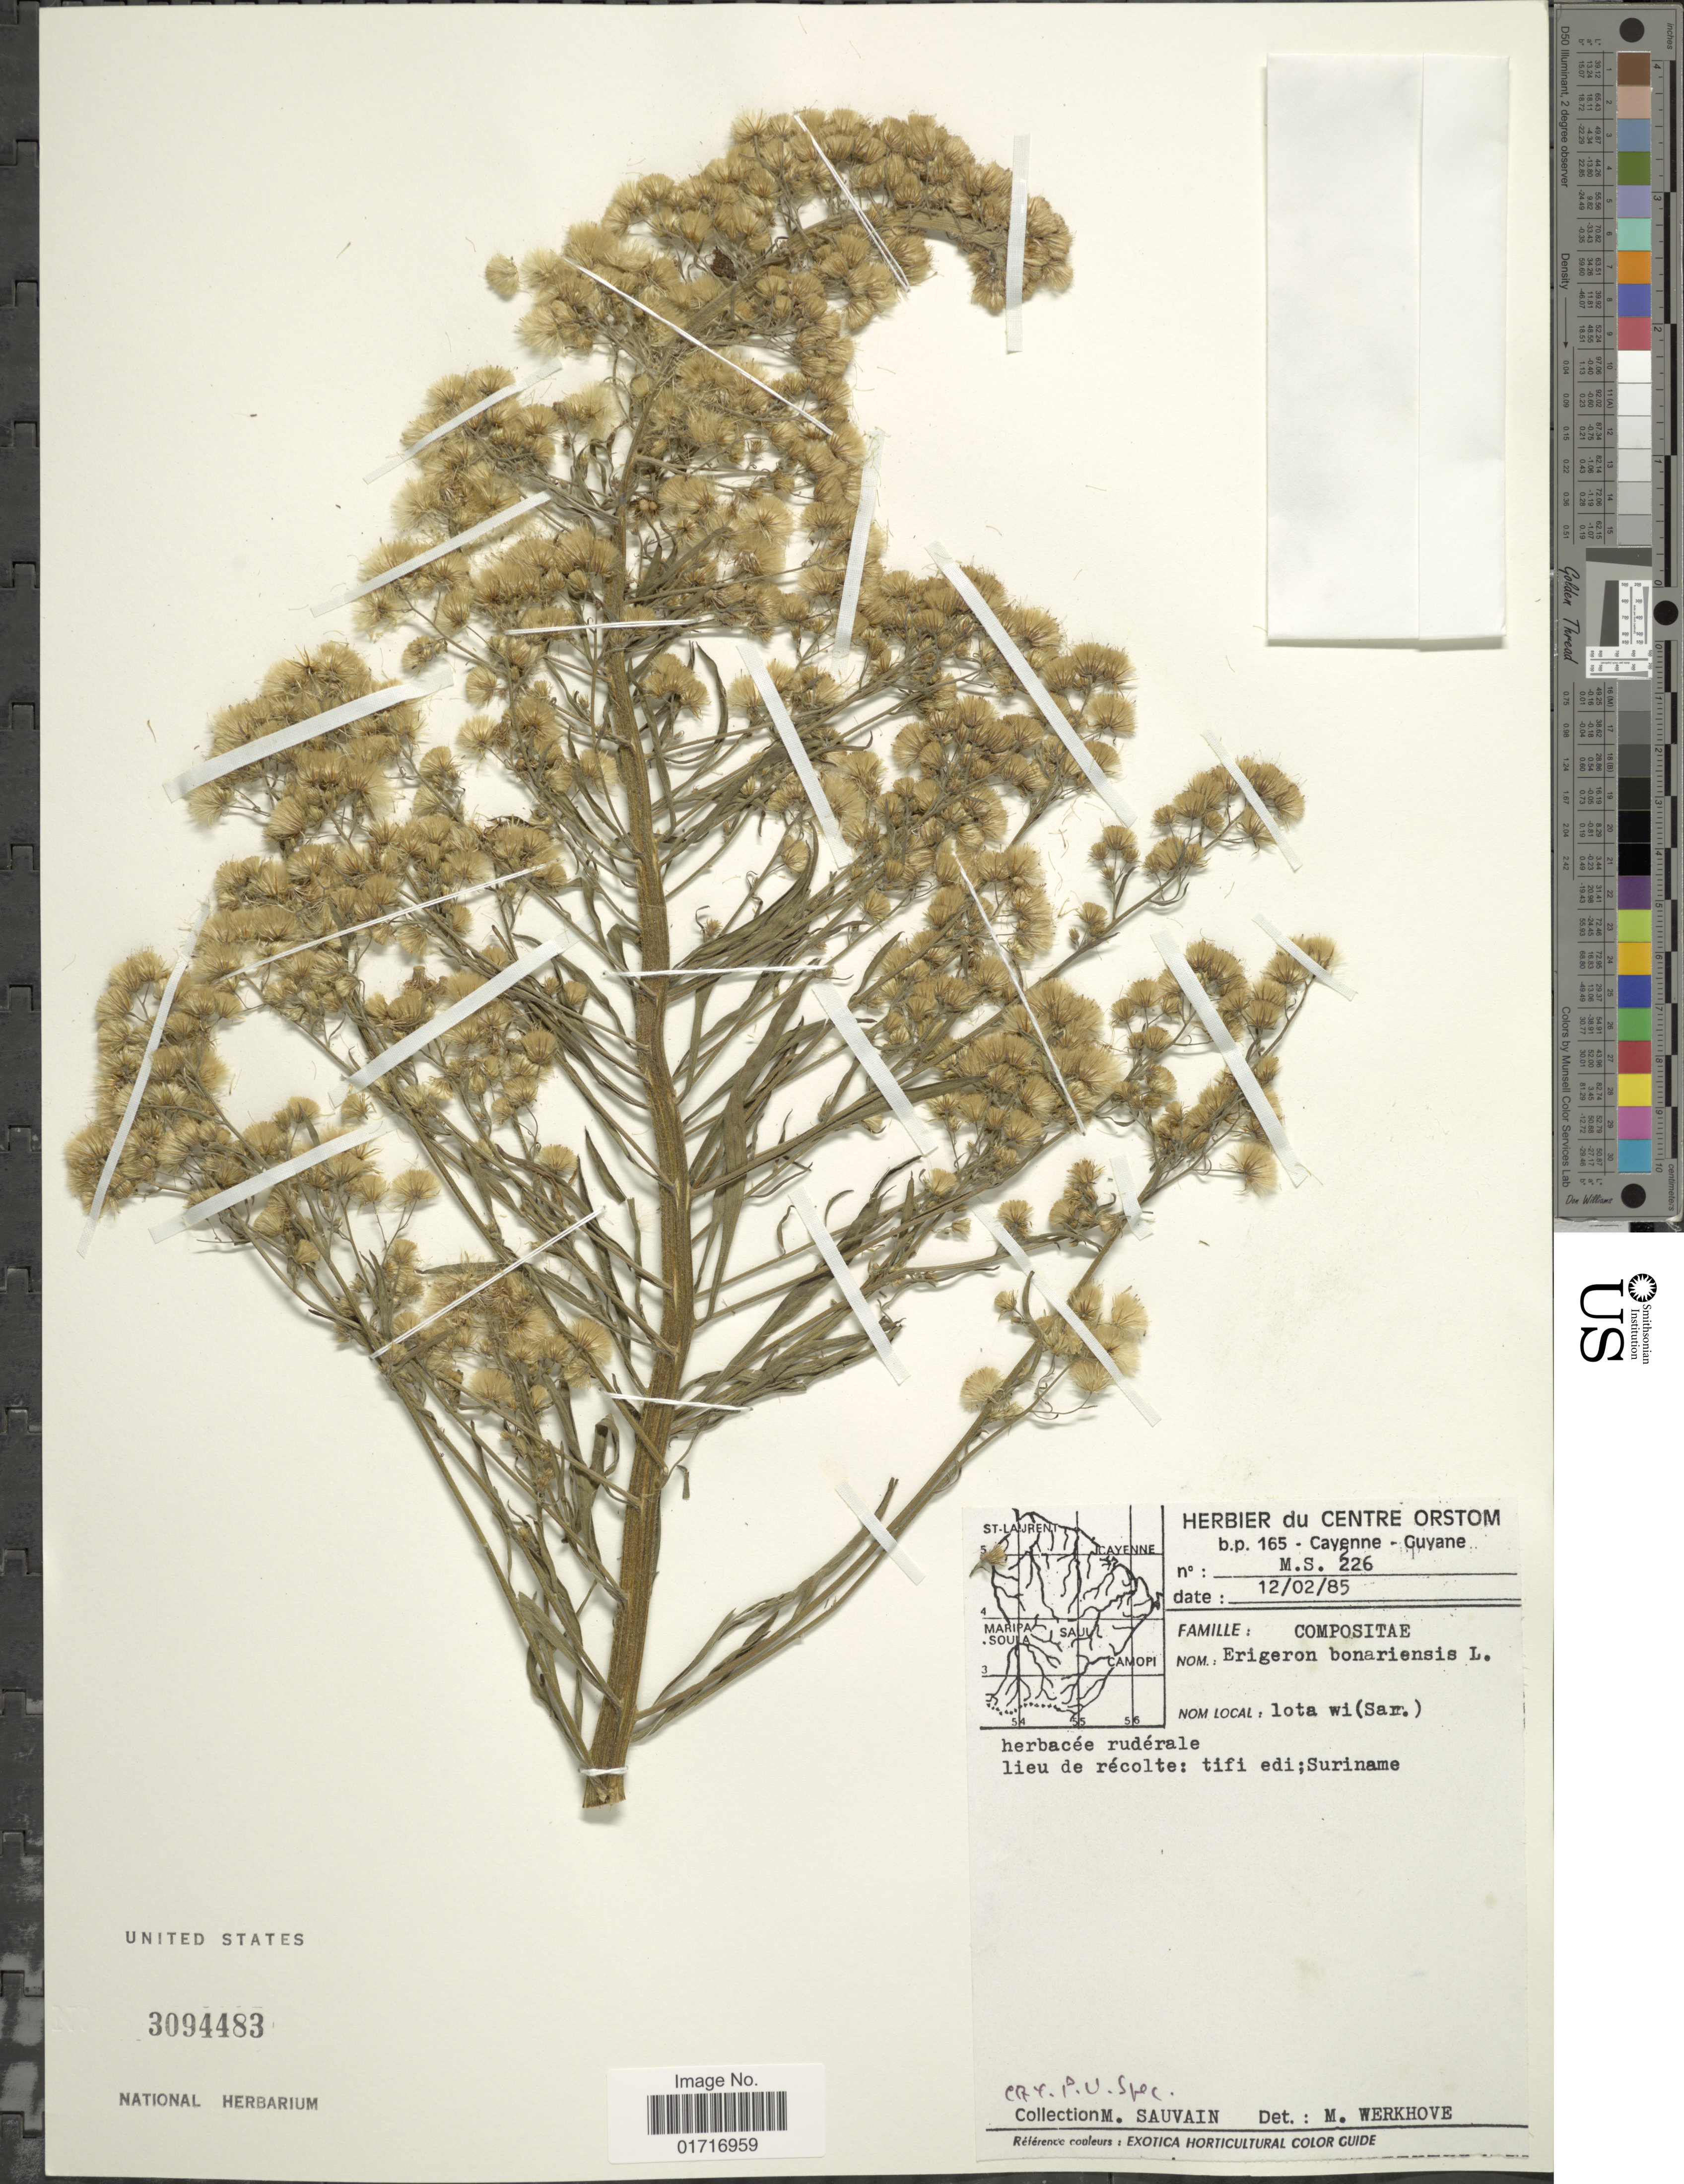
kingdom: Plantae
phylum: Tracheophyta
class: Magnoliopsida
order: Asterales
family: Asteraceae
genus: Conyza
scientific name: Conyza bonariensis var. leiotheca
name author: (S.F. Blake) Cuatrec.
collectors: M. Sauvain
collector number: MS226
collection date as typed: Transcribed d/m/y: 12/2/85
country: Suriname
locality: Lota wi (Sar.) herbacee ruderale, lieu de recolte: tifi edi; Suriname.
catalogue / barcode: US 3094483